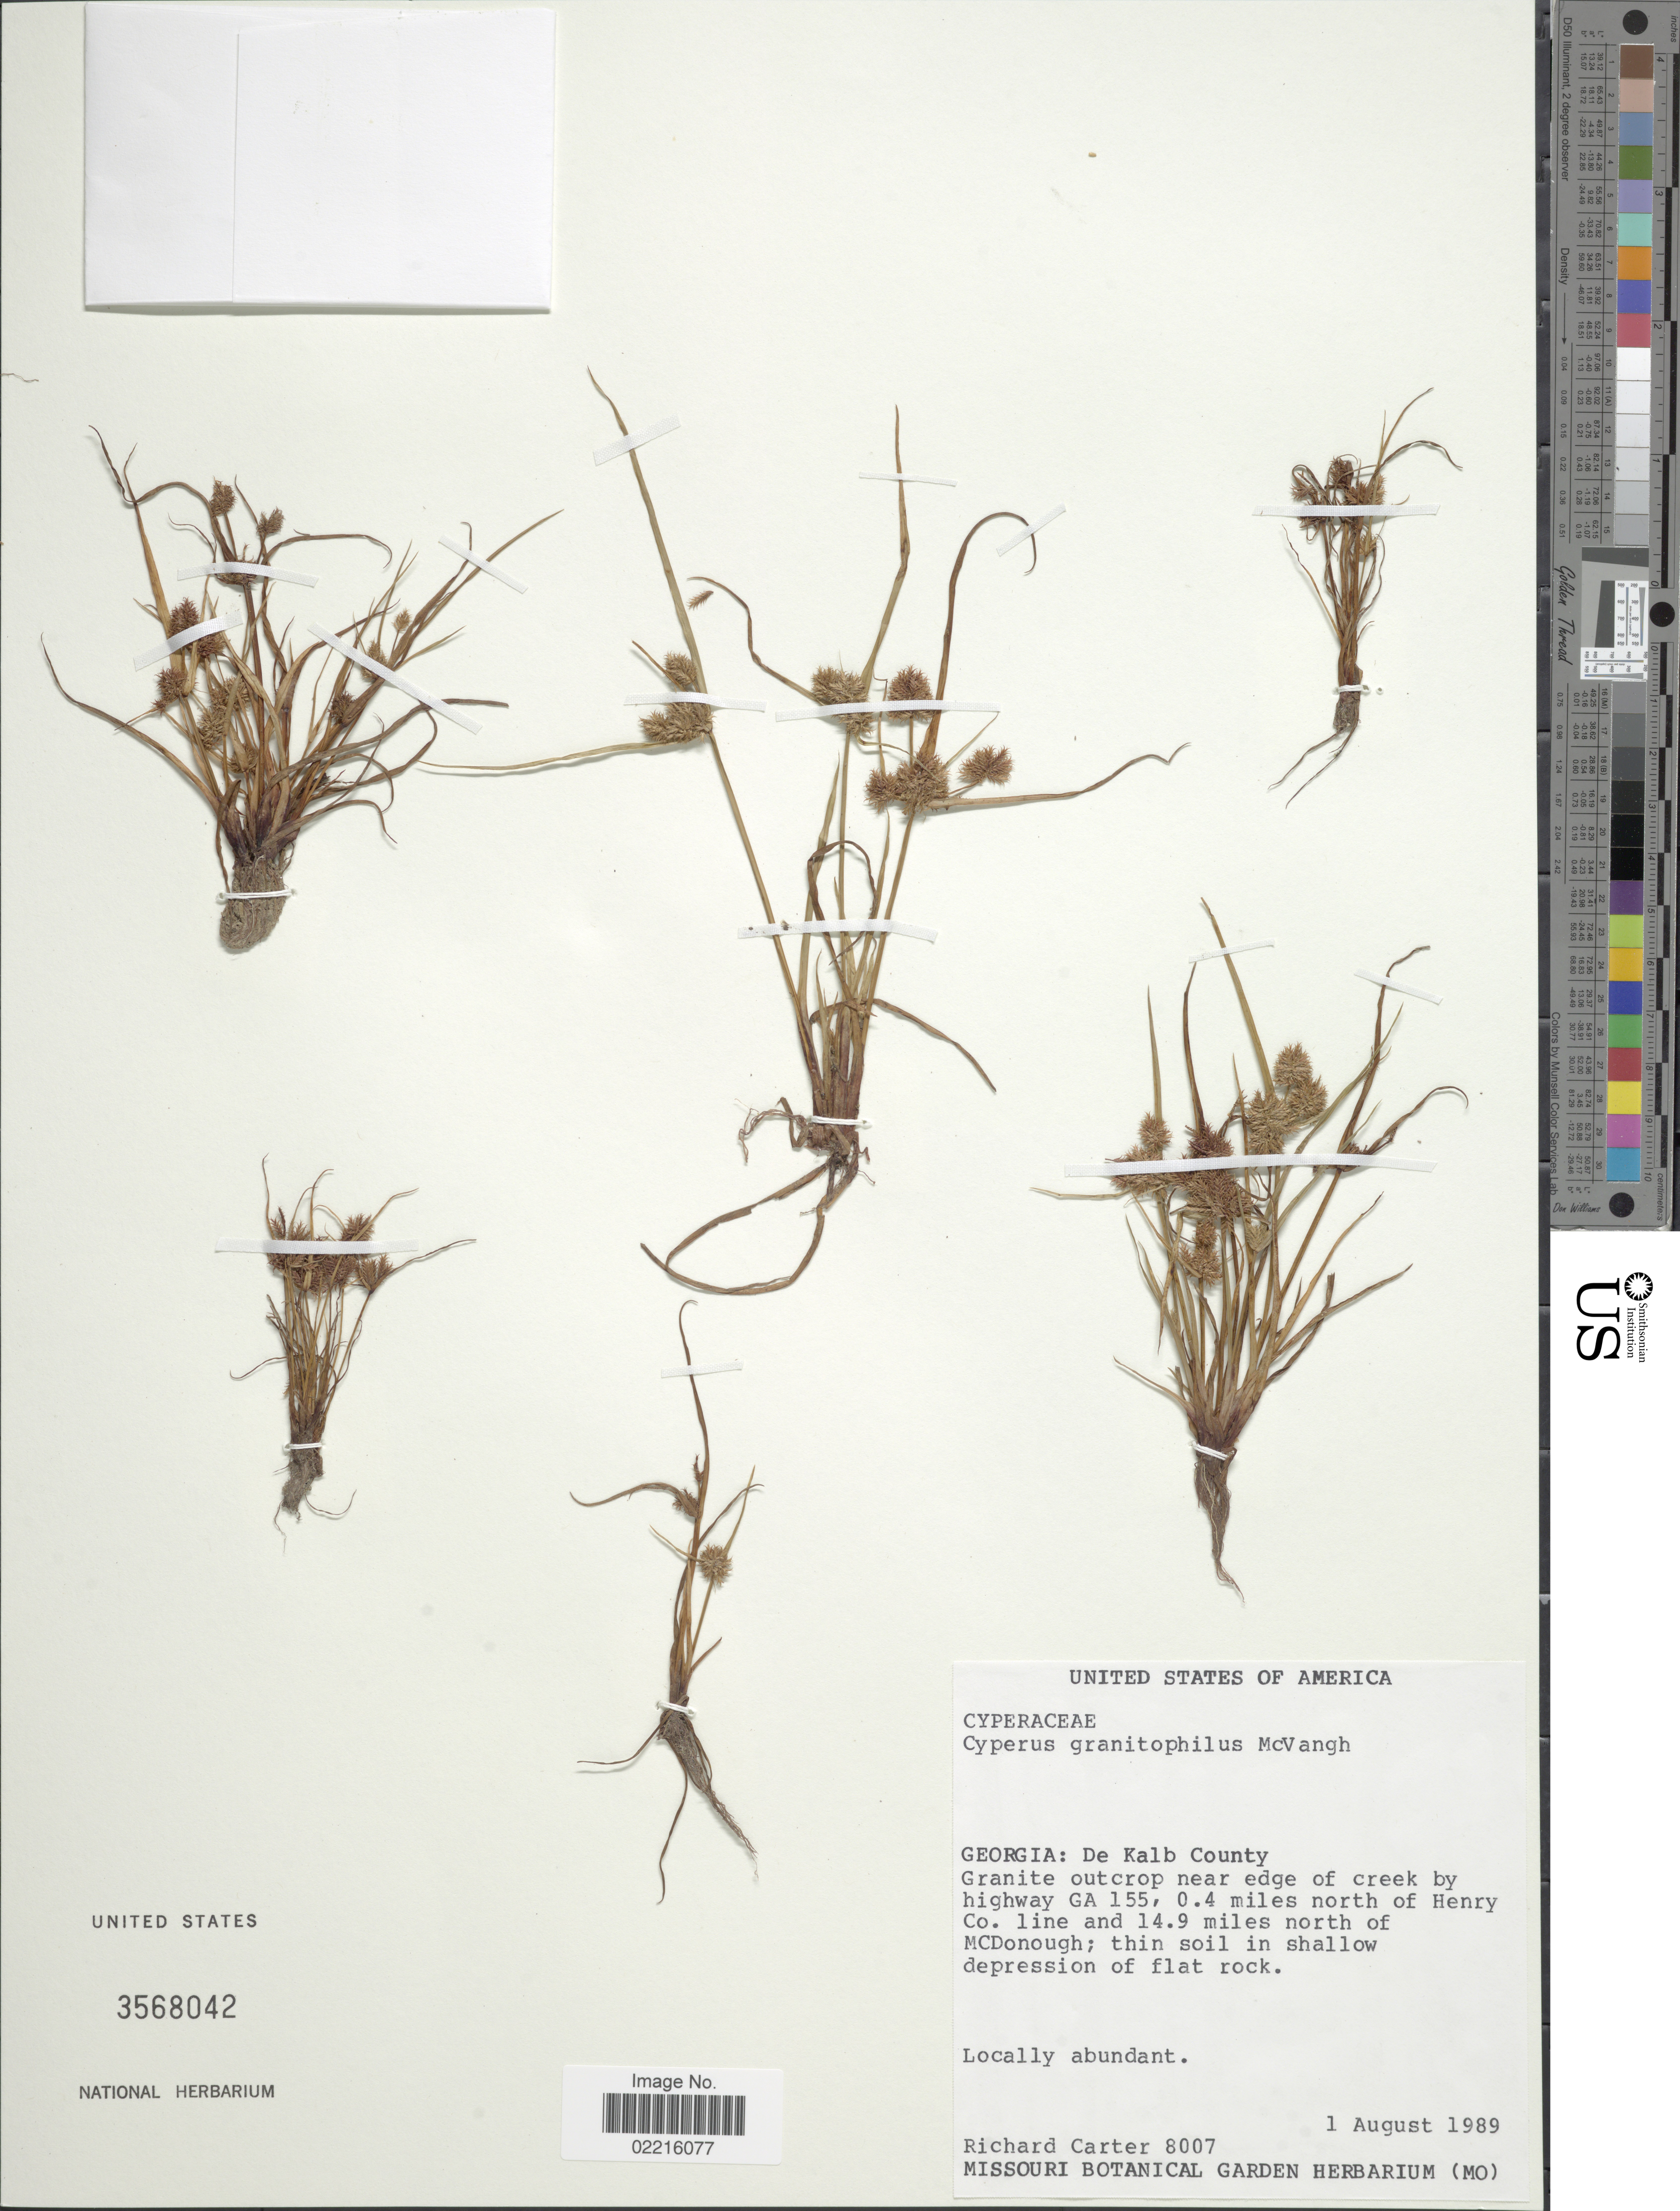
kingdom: Plantae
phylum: Tracheophyta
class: Liliopsida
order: Poales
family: Cyperaceae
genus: Cyperus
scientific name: Cyperus granitophilus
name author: McVaugh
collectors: R. Carter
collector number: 8007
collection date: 1989-08-01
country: United States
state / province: Georgia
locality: De Kalb County, Granite outcrop near edge of creek by highway GA 155, 0.4 miles north of Henry Co. line and 14.9 miles north of McDonough; thin soil in shallow depression of flat rock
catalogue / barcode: US 3568042